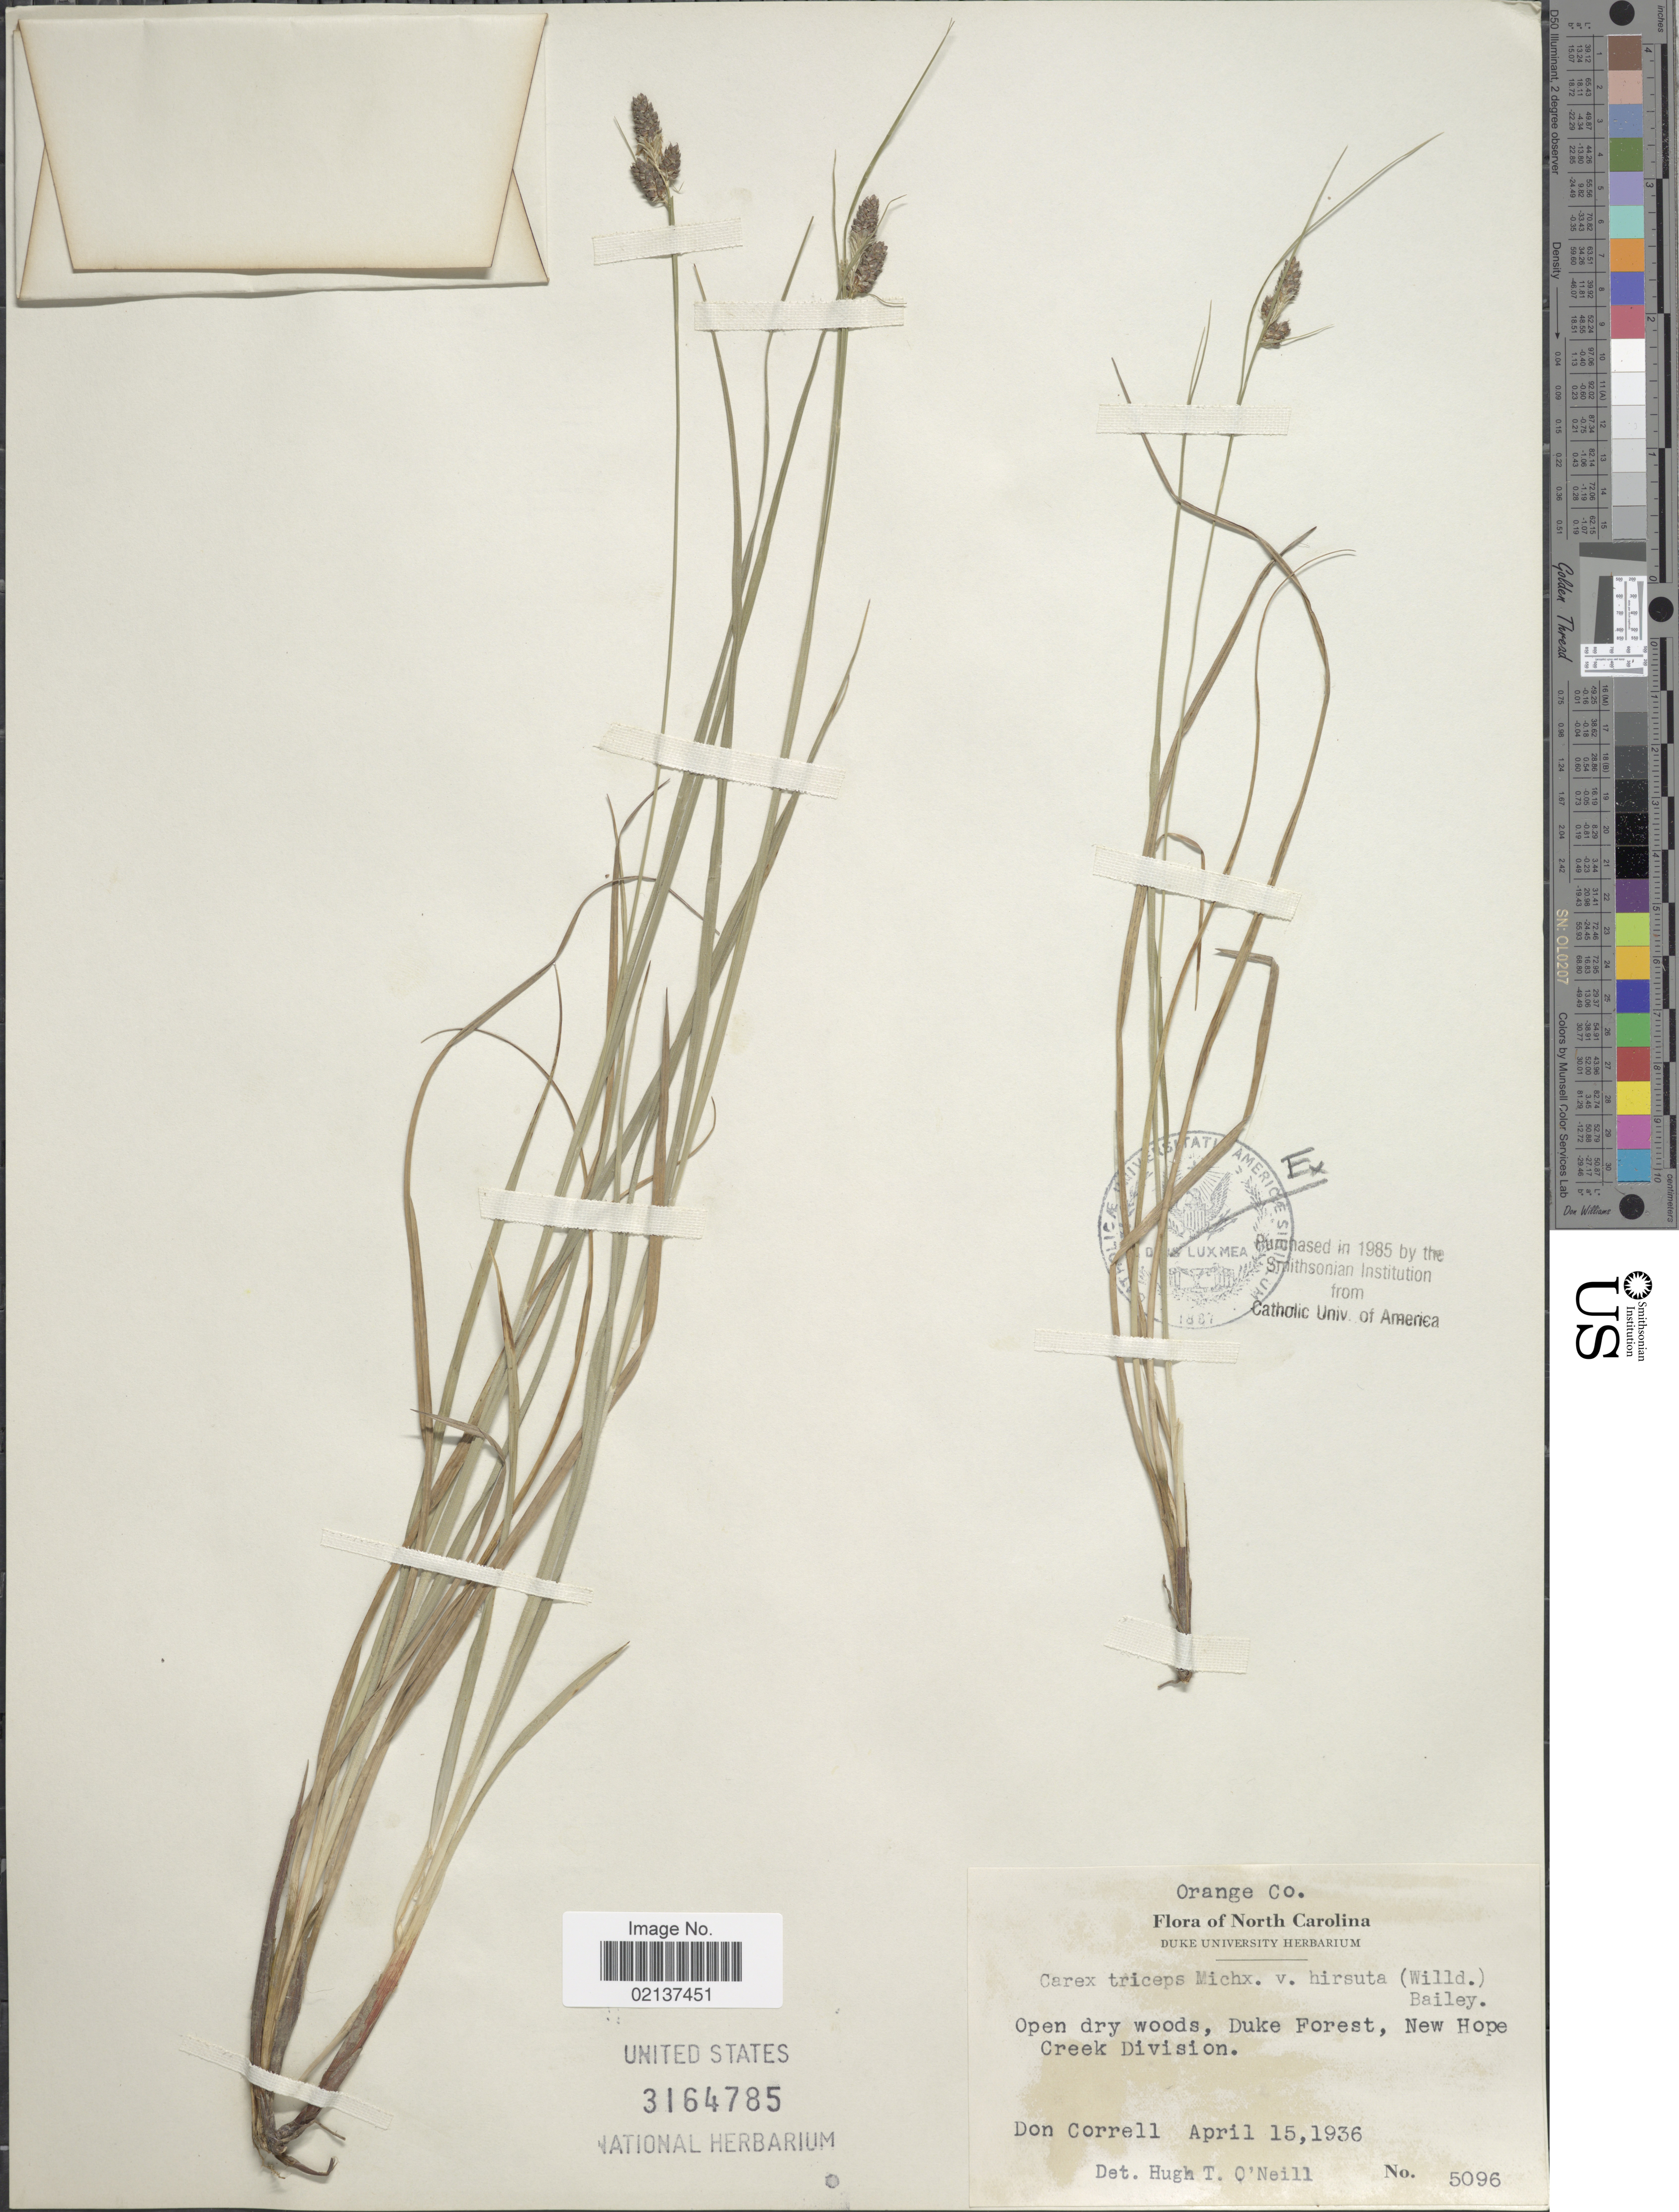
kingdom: Plantae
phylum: Tracheophyta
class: Liliopsida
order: Poales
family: Cyperaceae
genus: Carex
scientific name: Carex hirsutella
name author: Mack.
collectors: D. S. Correll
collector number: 5096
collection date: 1936-04-15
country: United States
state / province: North Carolina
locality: Orange Co, Duke Forest, New Hope Creek Division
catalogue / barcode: US 3164785